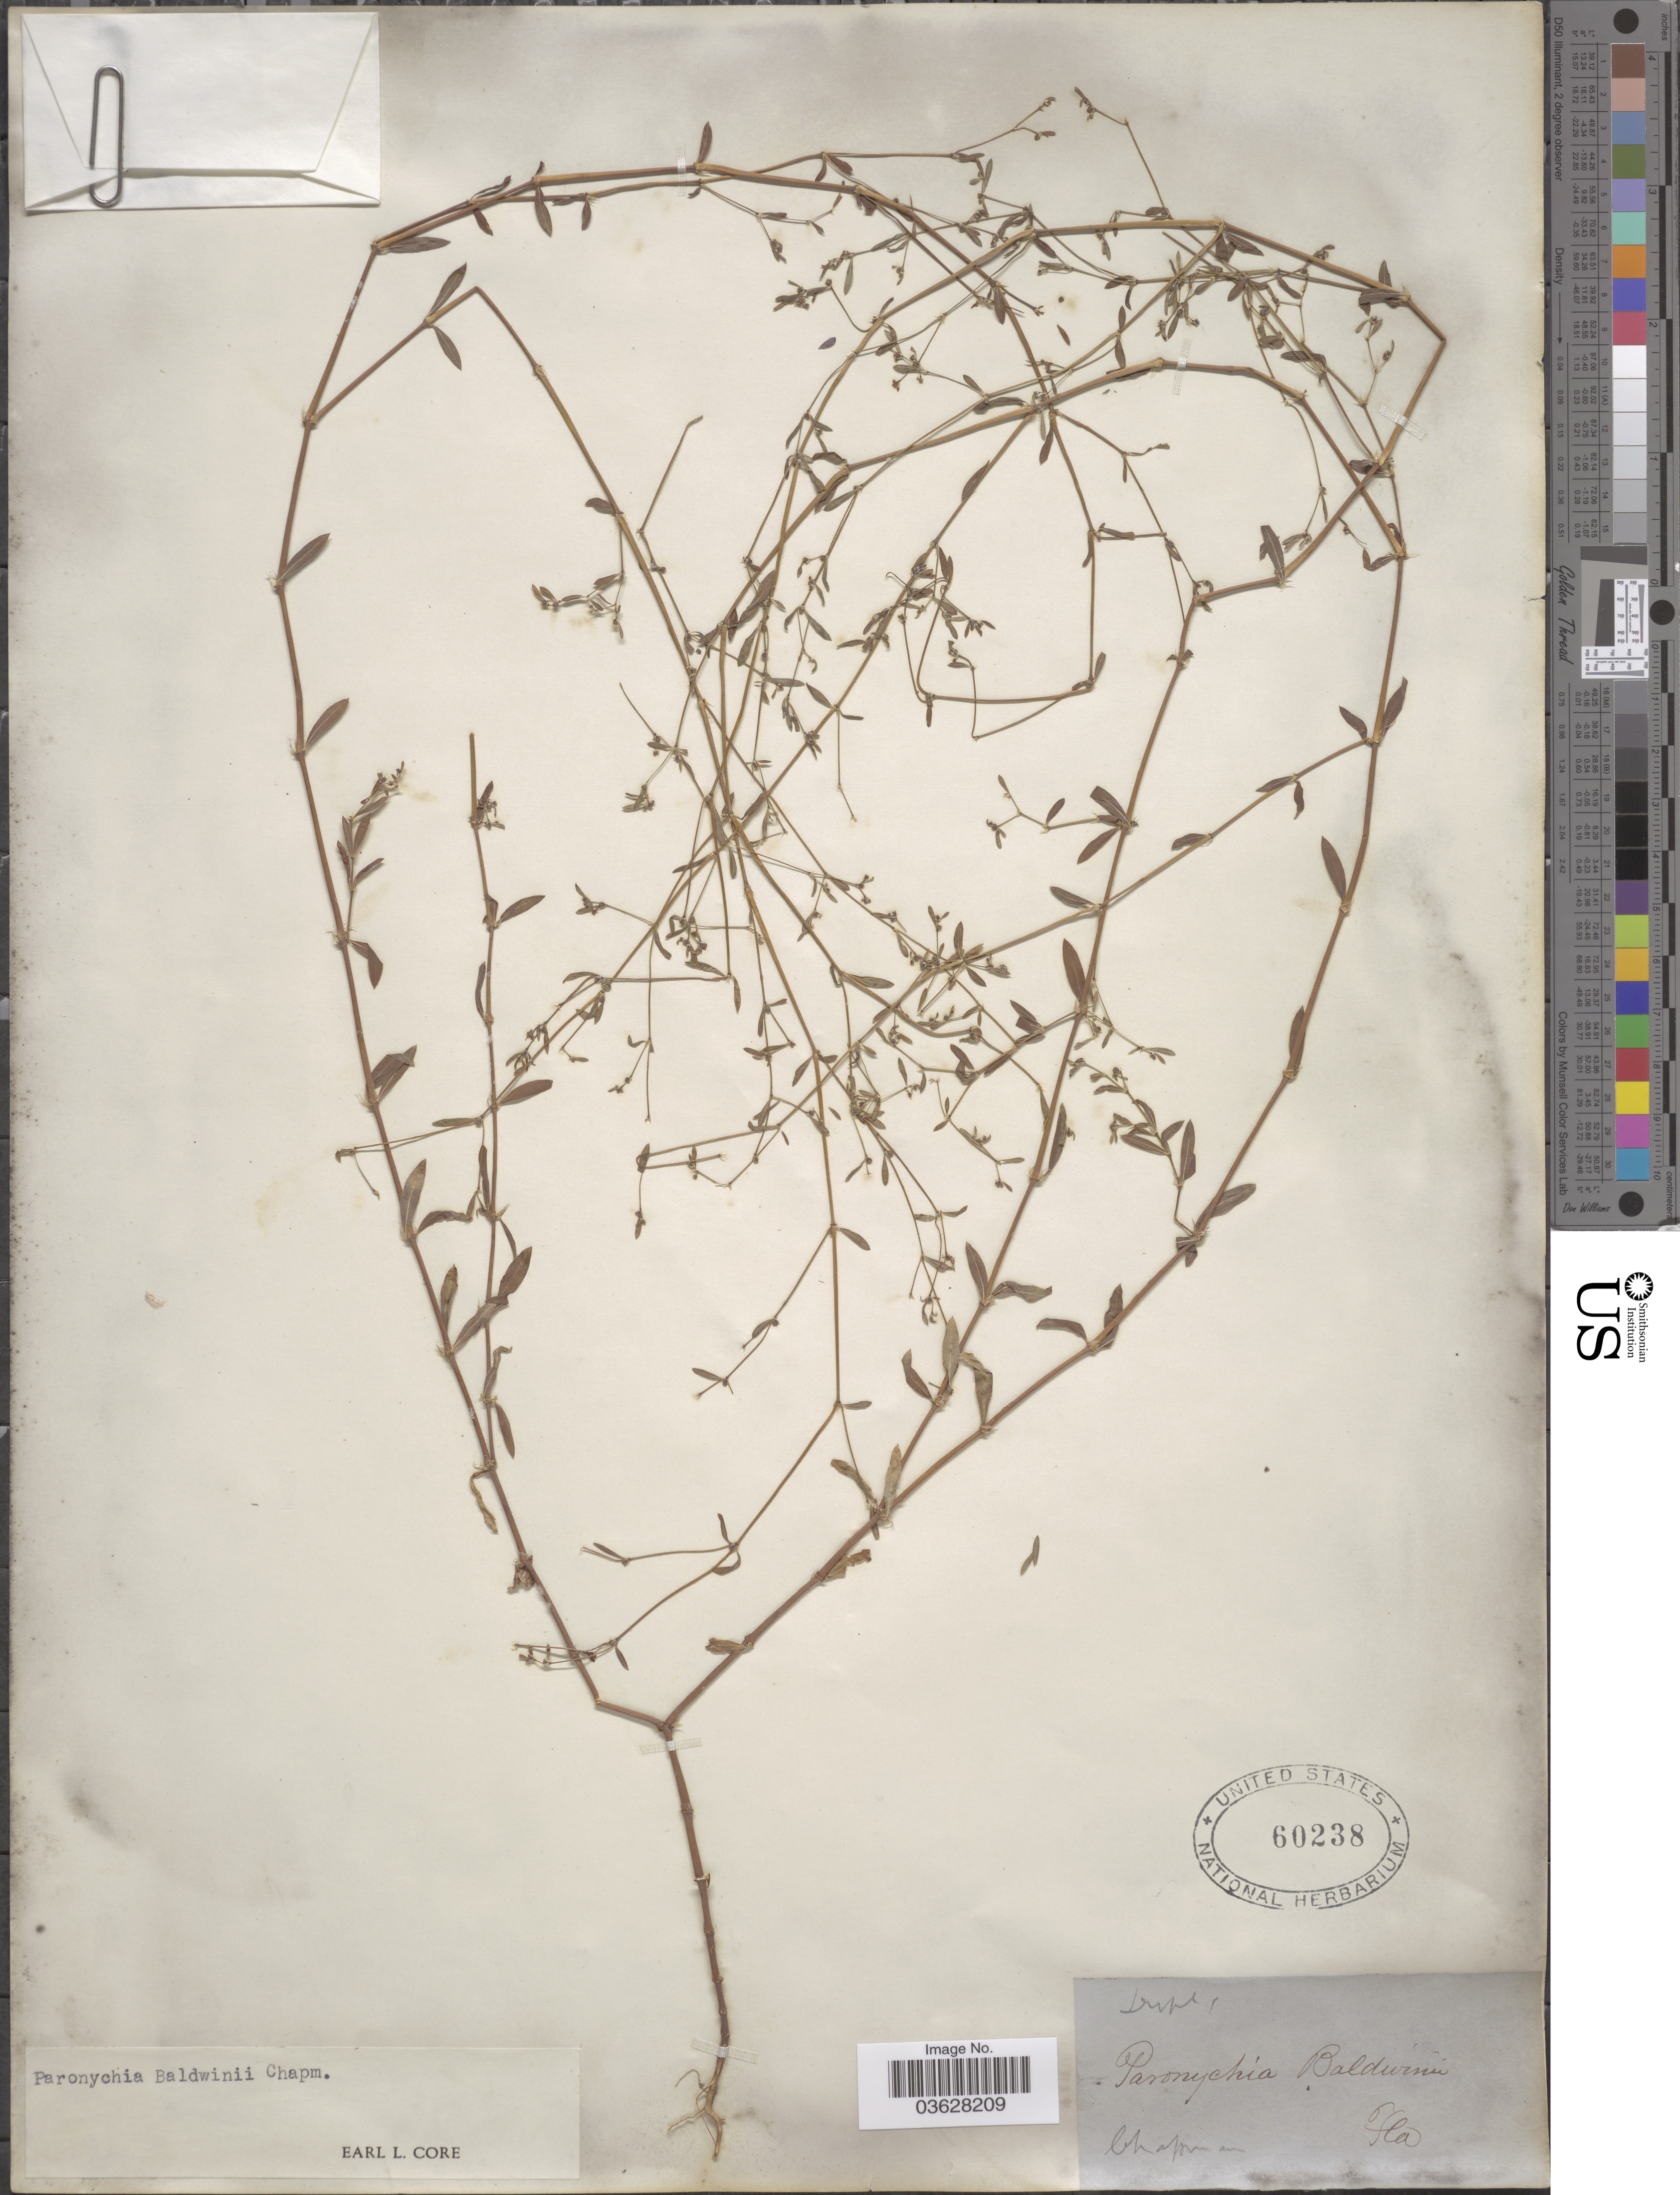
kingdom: Plantae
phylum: Tracheophyta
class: Magnoliopsida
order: Caryophyllales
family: Caryophyllaceae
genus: Paronychia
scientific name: Paronychia baldwinii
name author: (A. Gray & Torr.) Fenzl ex Walp.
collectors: A. Chapman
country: United States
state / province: Florida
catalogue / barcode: US 60238